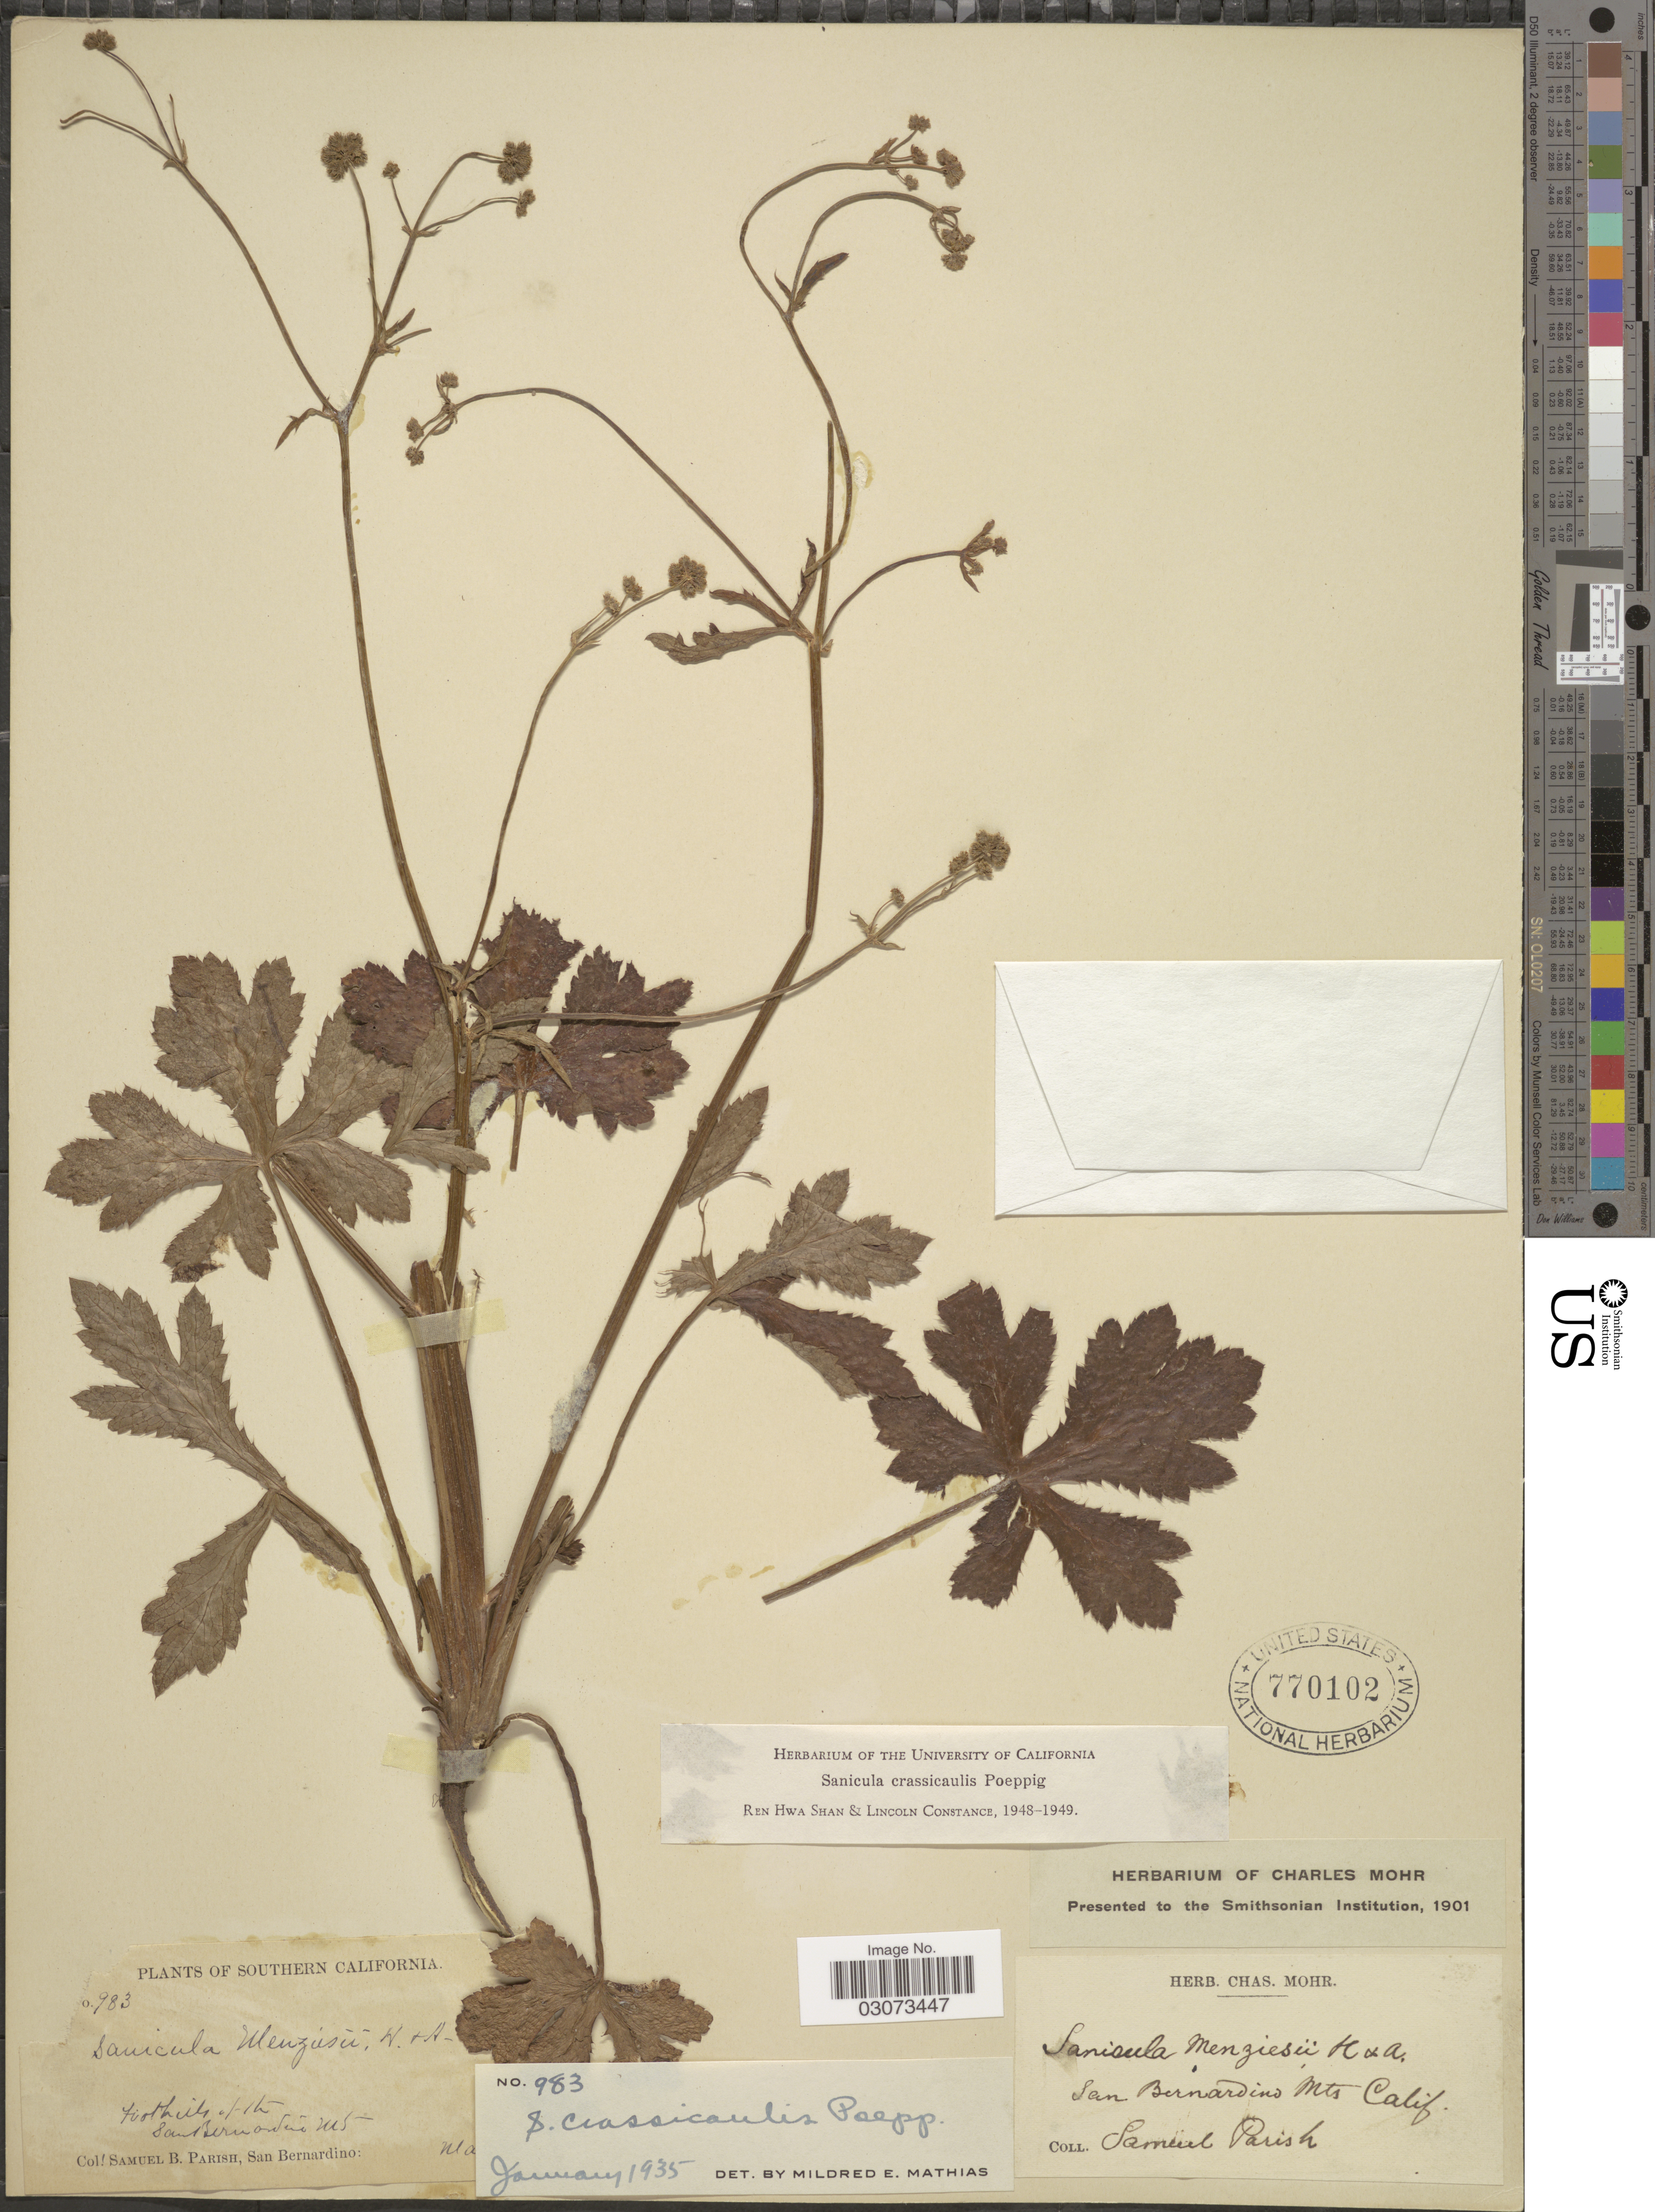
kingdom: Plantae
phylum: Tracheophyta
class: Magnoliopsida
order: Apiales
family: Apiaceae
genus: Sanicula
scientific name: Sanicula crassicaulis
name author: Poepp. ex DC.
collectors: S. B. Parish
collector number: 983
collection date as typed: Ma!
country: United States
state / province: California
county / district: San Bernardino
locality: Southern California. Foothills of the San Bernardino Mts.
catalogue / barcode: US 770102